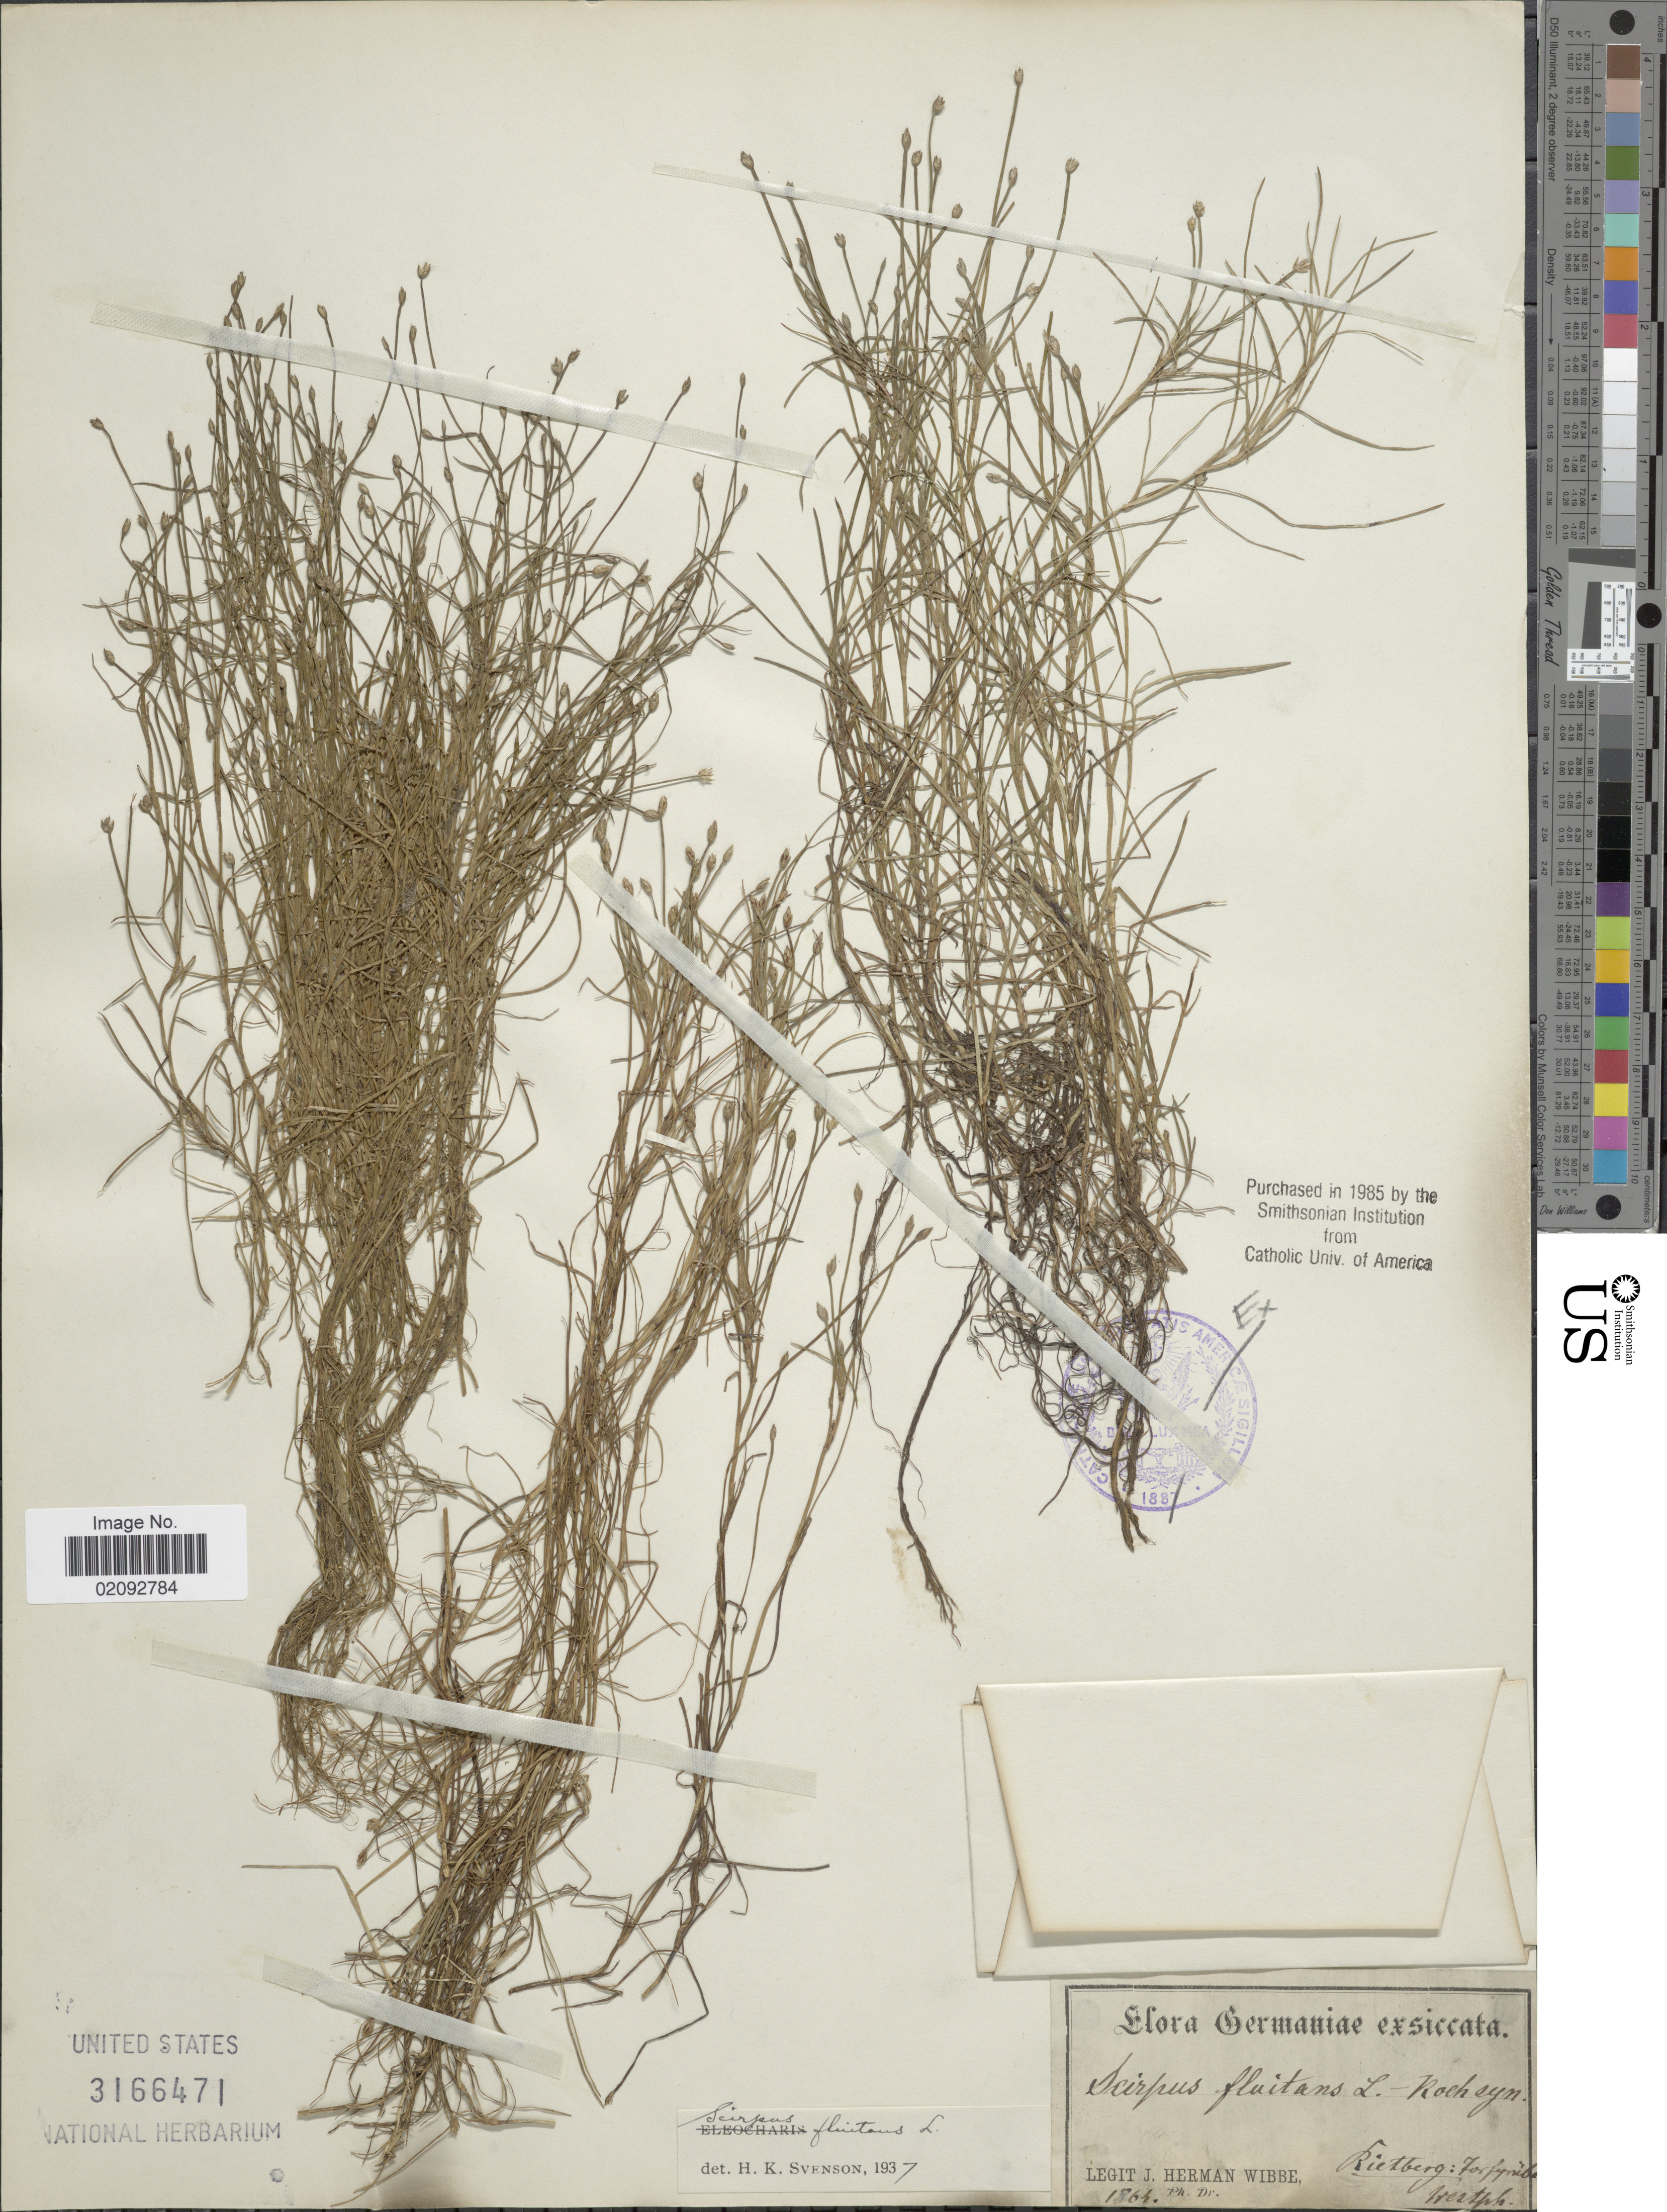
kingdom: Plantae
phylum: Tracheophyta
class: Liliopsida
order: Poales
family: Cyperaceae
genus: Isolepis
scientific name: Isolepis fluitans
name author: (L.) R. Br.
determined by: Strong, Mark T., (BOT), Smithsonian Institution - National Museum of Natural History (UNITED STATES)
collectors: J. Wibbe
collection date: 1864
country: Germany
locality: Rietberg: Forfusiba, Wertph. [interpreted]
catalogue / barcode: US 3166471